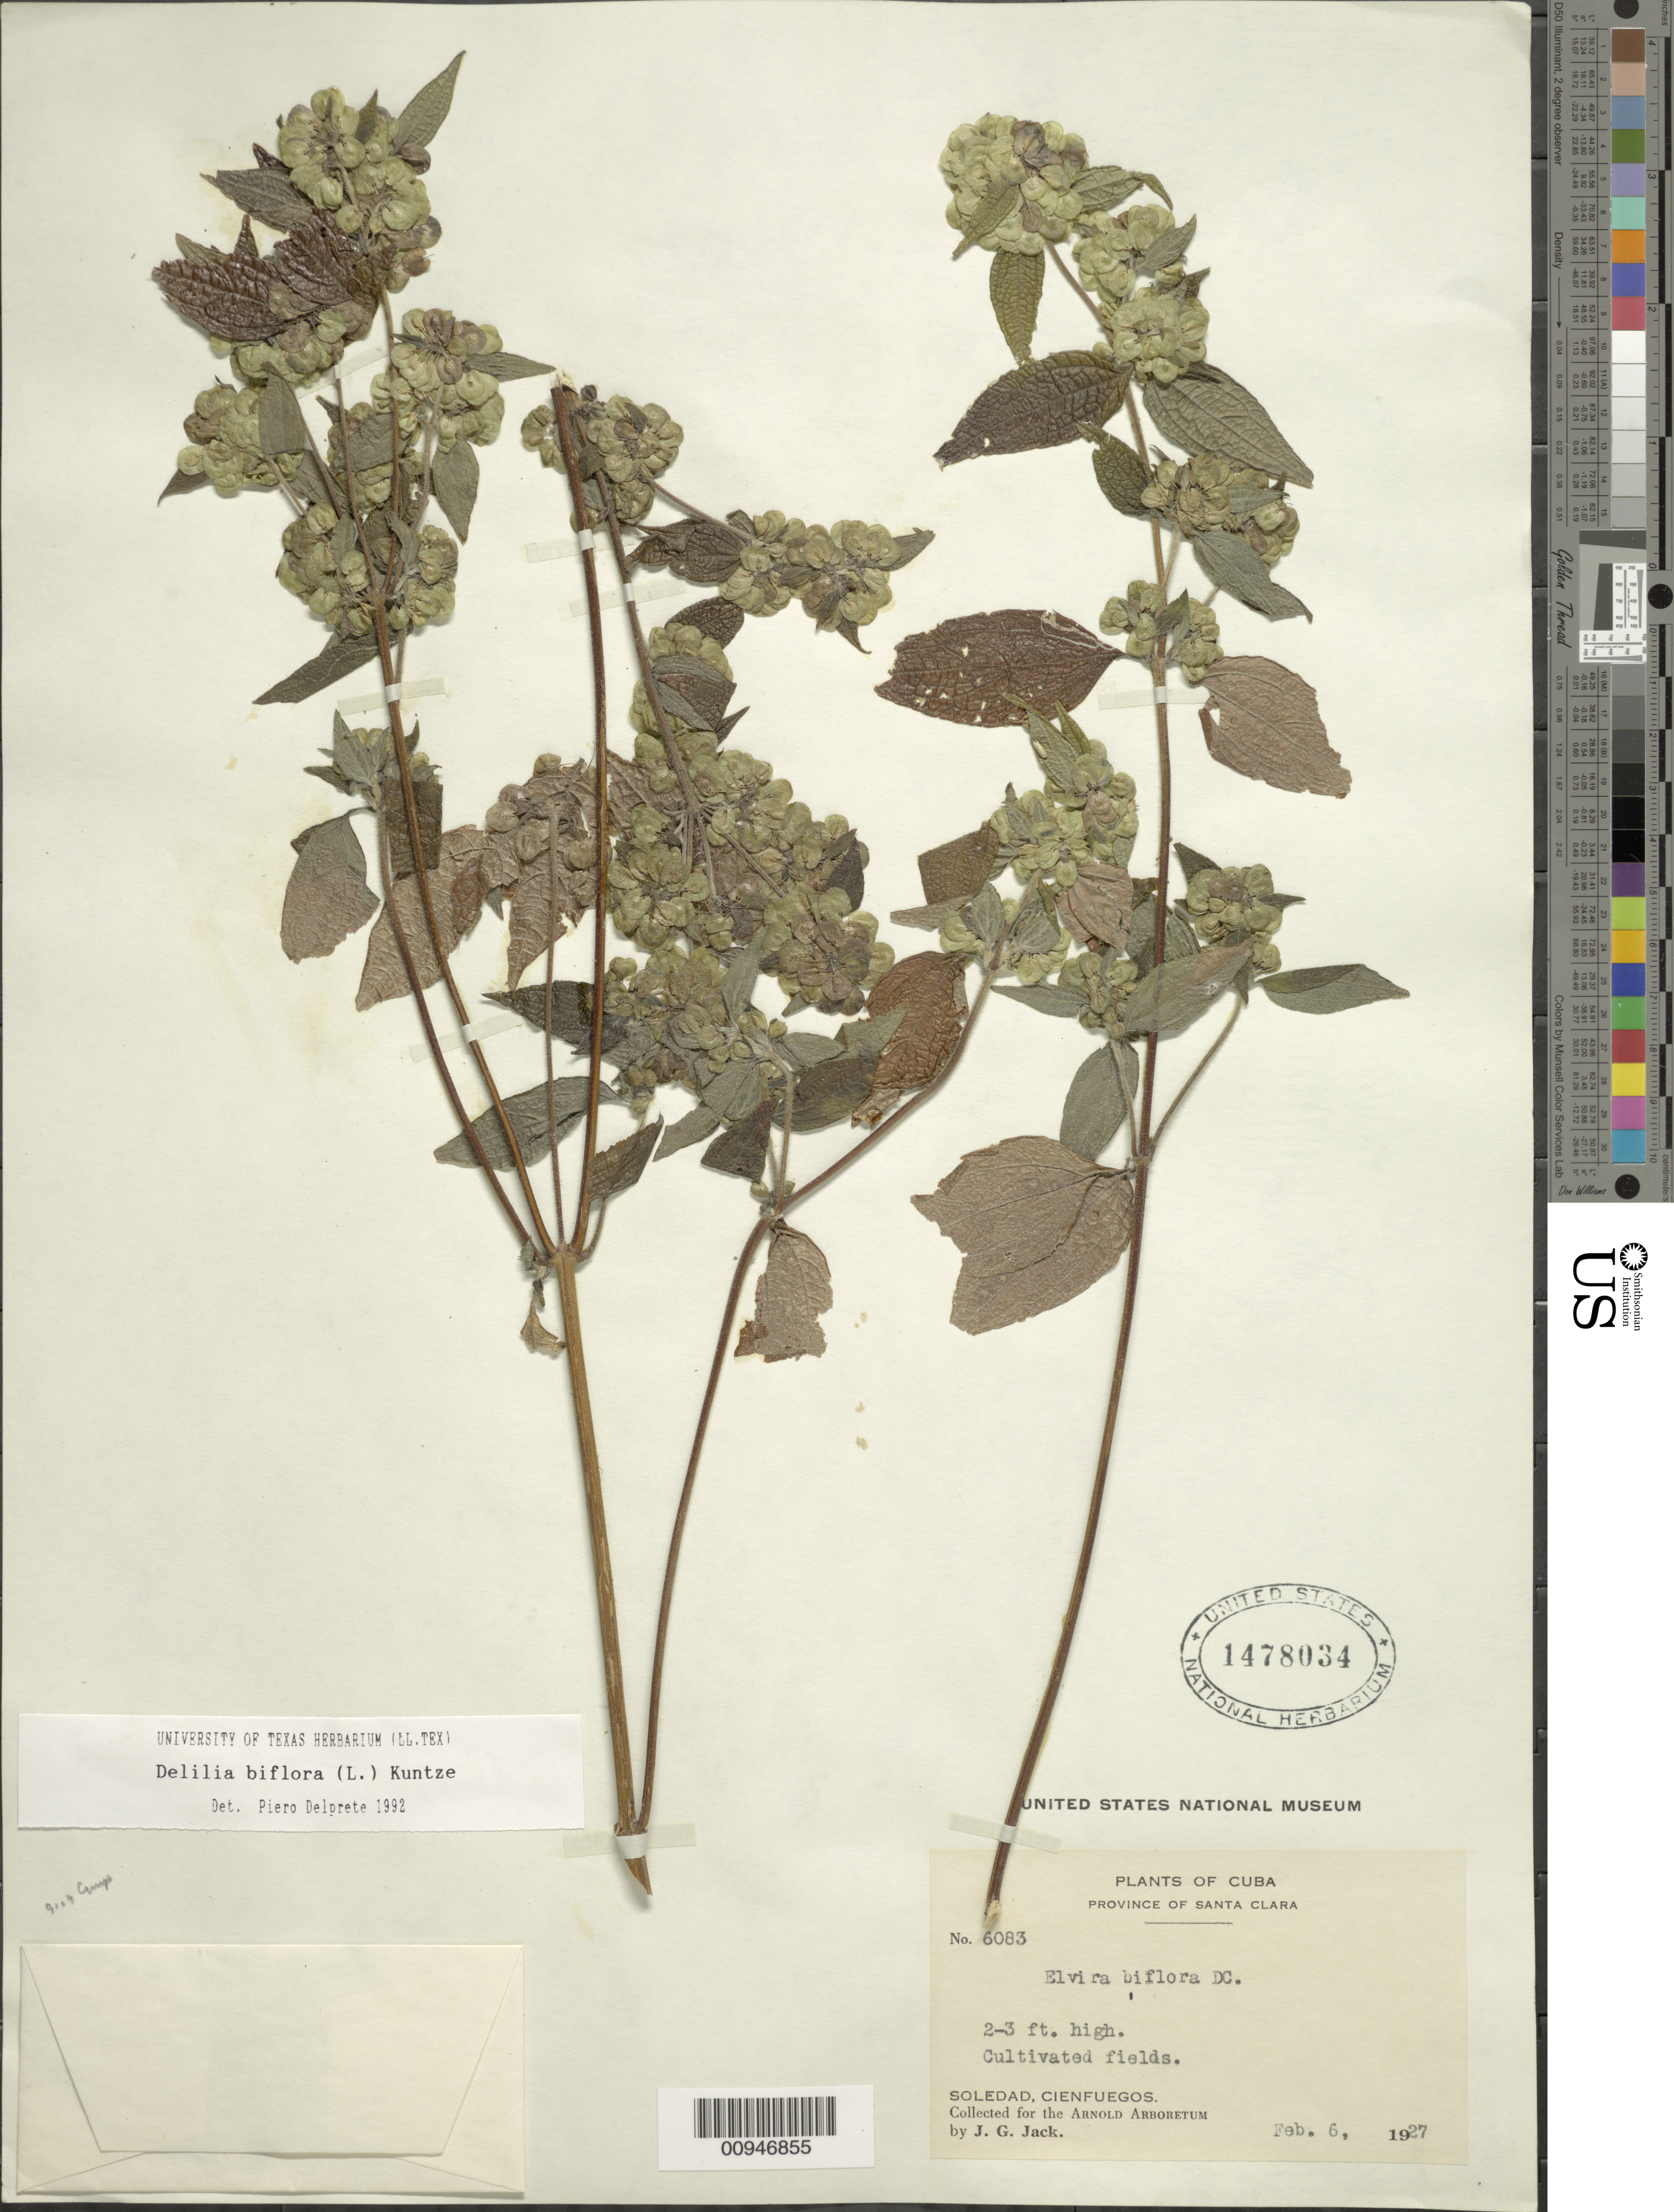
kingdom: Plantae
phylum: Tracheophyta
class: Magnoliopsida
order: Asterales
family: Asteraceae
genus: Delilia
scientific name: Delilia biflora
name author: (L.) Kuntze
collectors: J. G. Jack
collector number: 6083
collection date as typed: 06 Feb 1927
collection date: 1927-02-06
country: Cuba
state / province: Cienfuegos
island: Cuba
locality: Soledad, Cienfuegos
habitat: Cultivated fields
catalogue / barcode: US 1478034